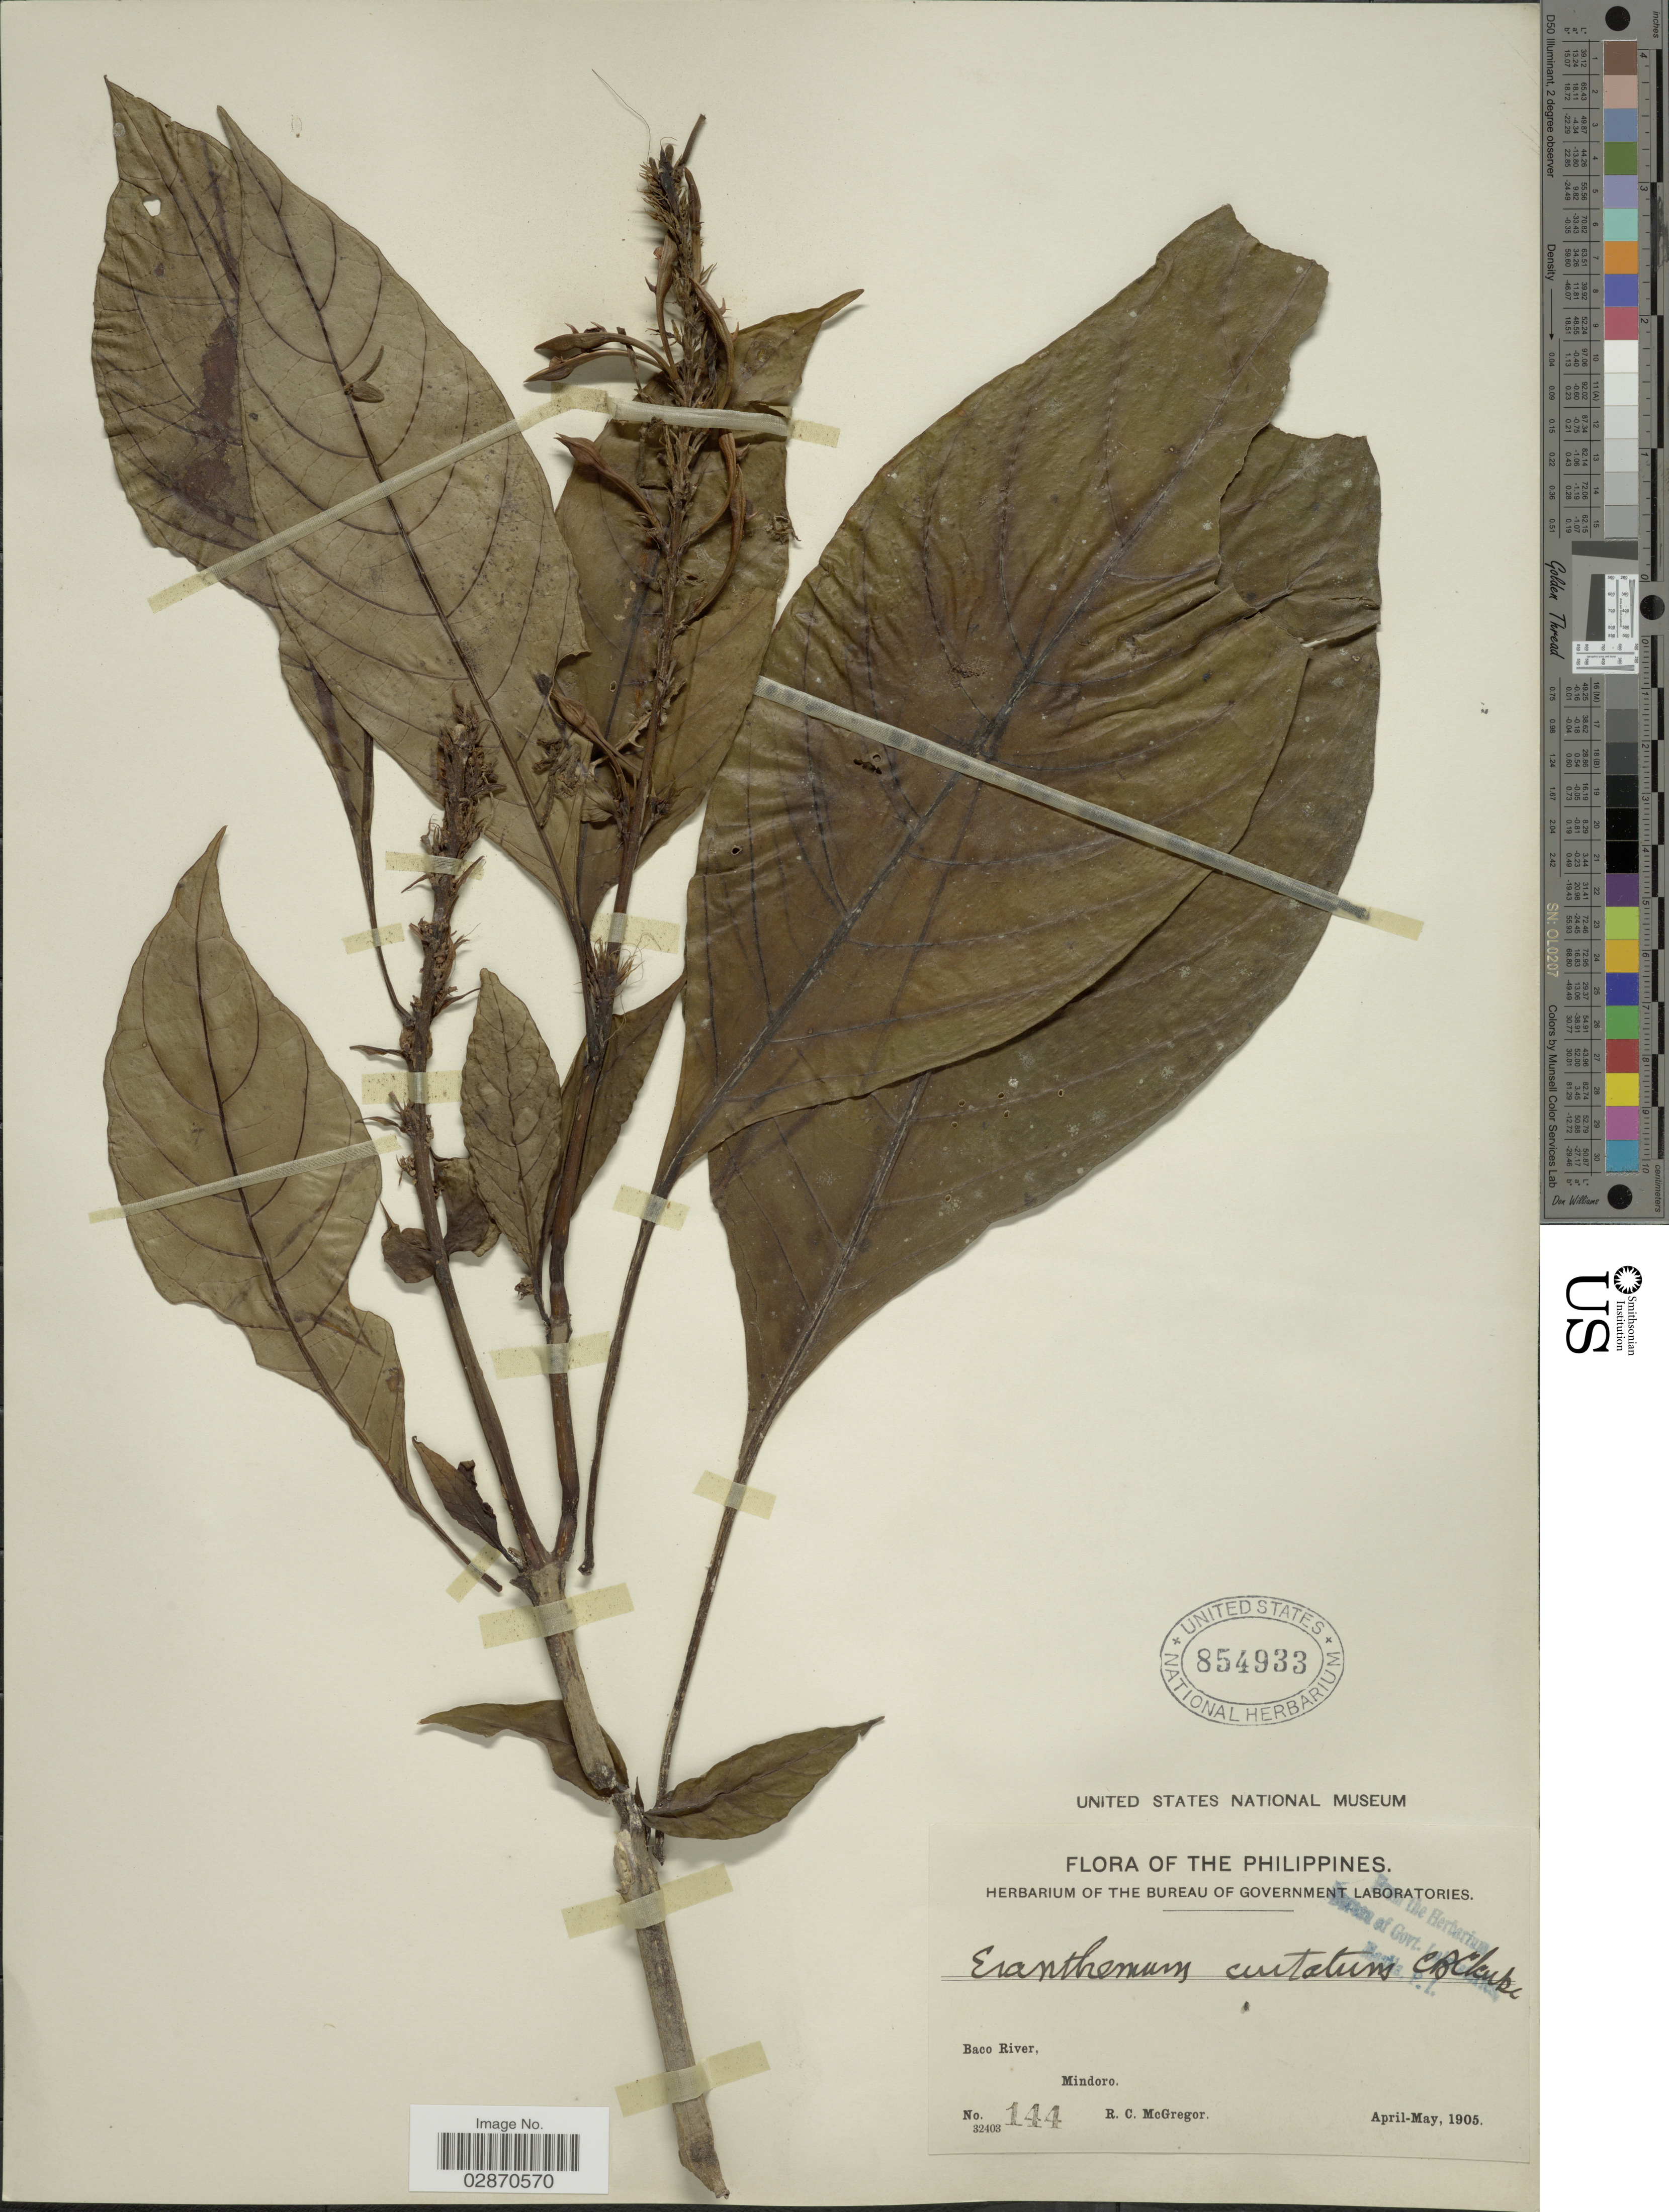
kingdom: Plantae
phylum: Tracheophyta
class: Magnoliopsida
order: Lamiales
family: Acanthaceae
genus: Pseuderanthemum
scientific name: Pseuderanthemum curtatum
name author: Merr.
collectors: R. C. McGregor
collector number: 144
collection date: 1905-04/1905-05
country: Philippines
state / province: Mimaropa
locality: Baco River, Mindoro.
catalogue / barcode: US 854933